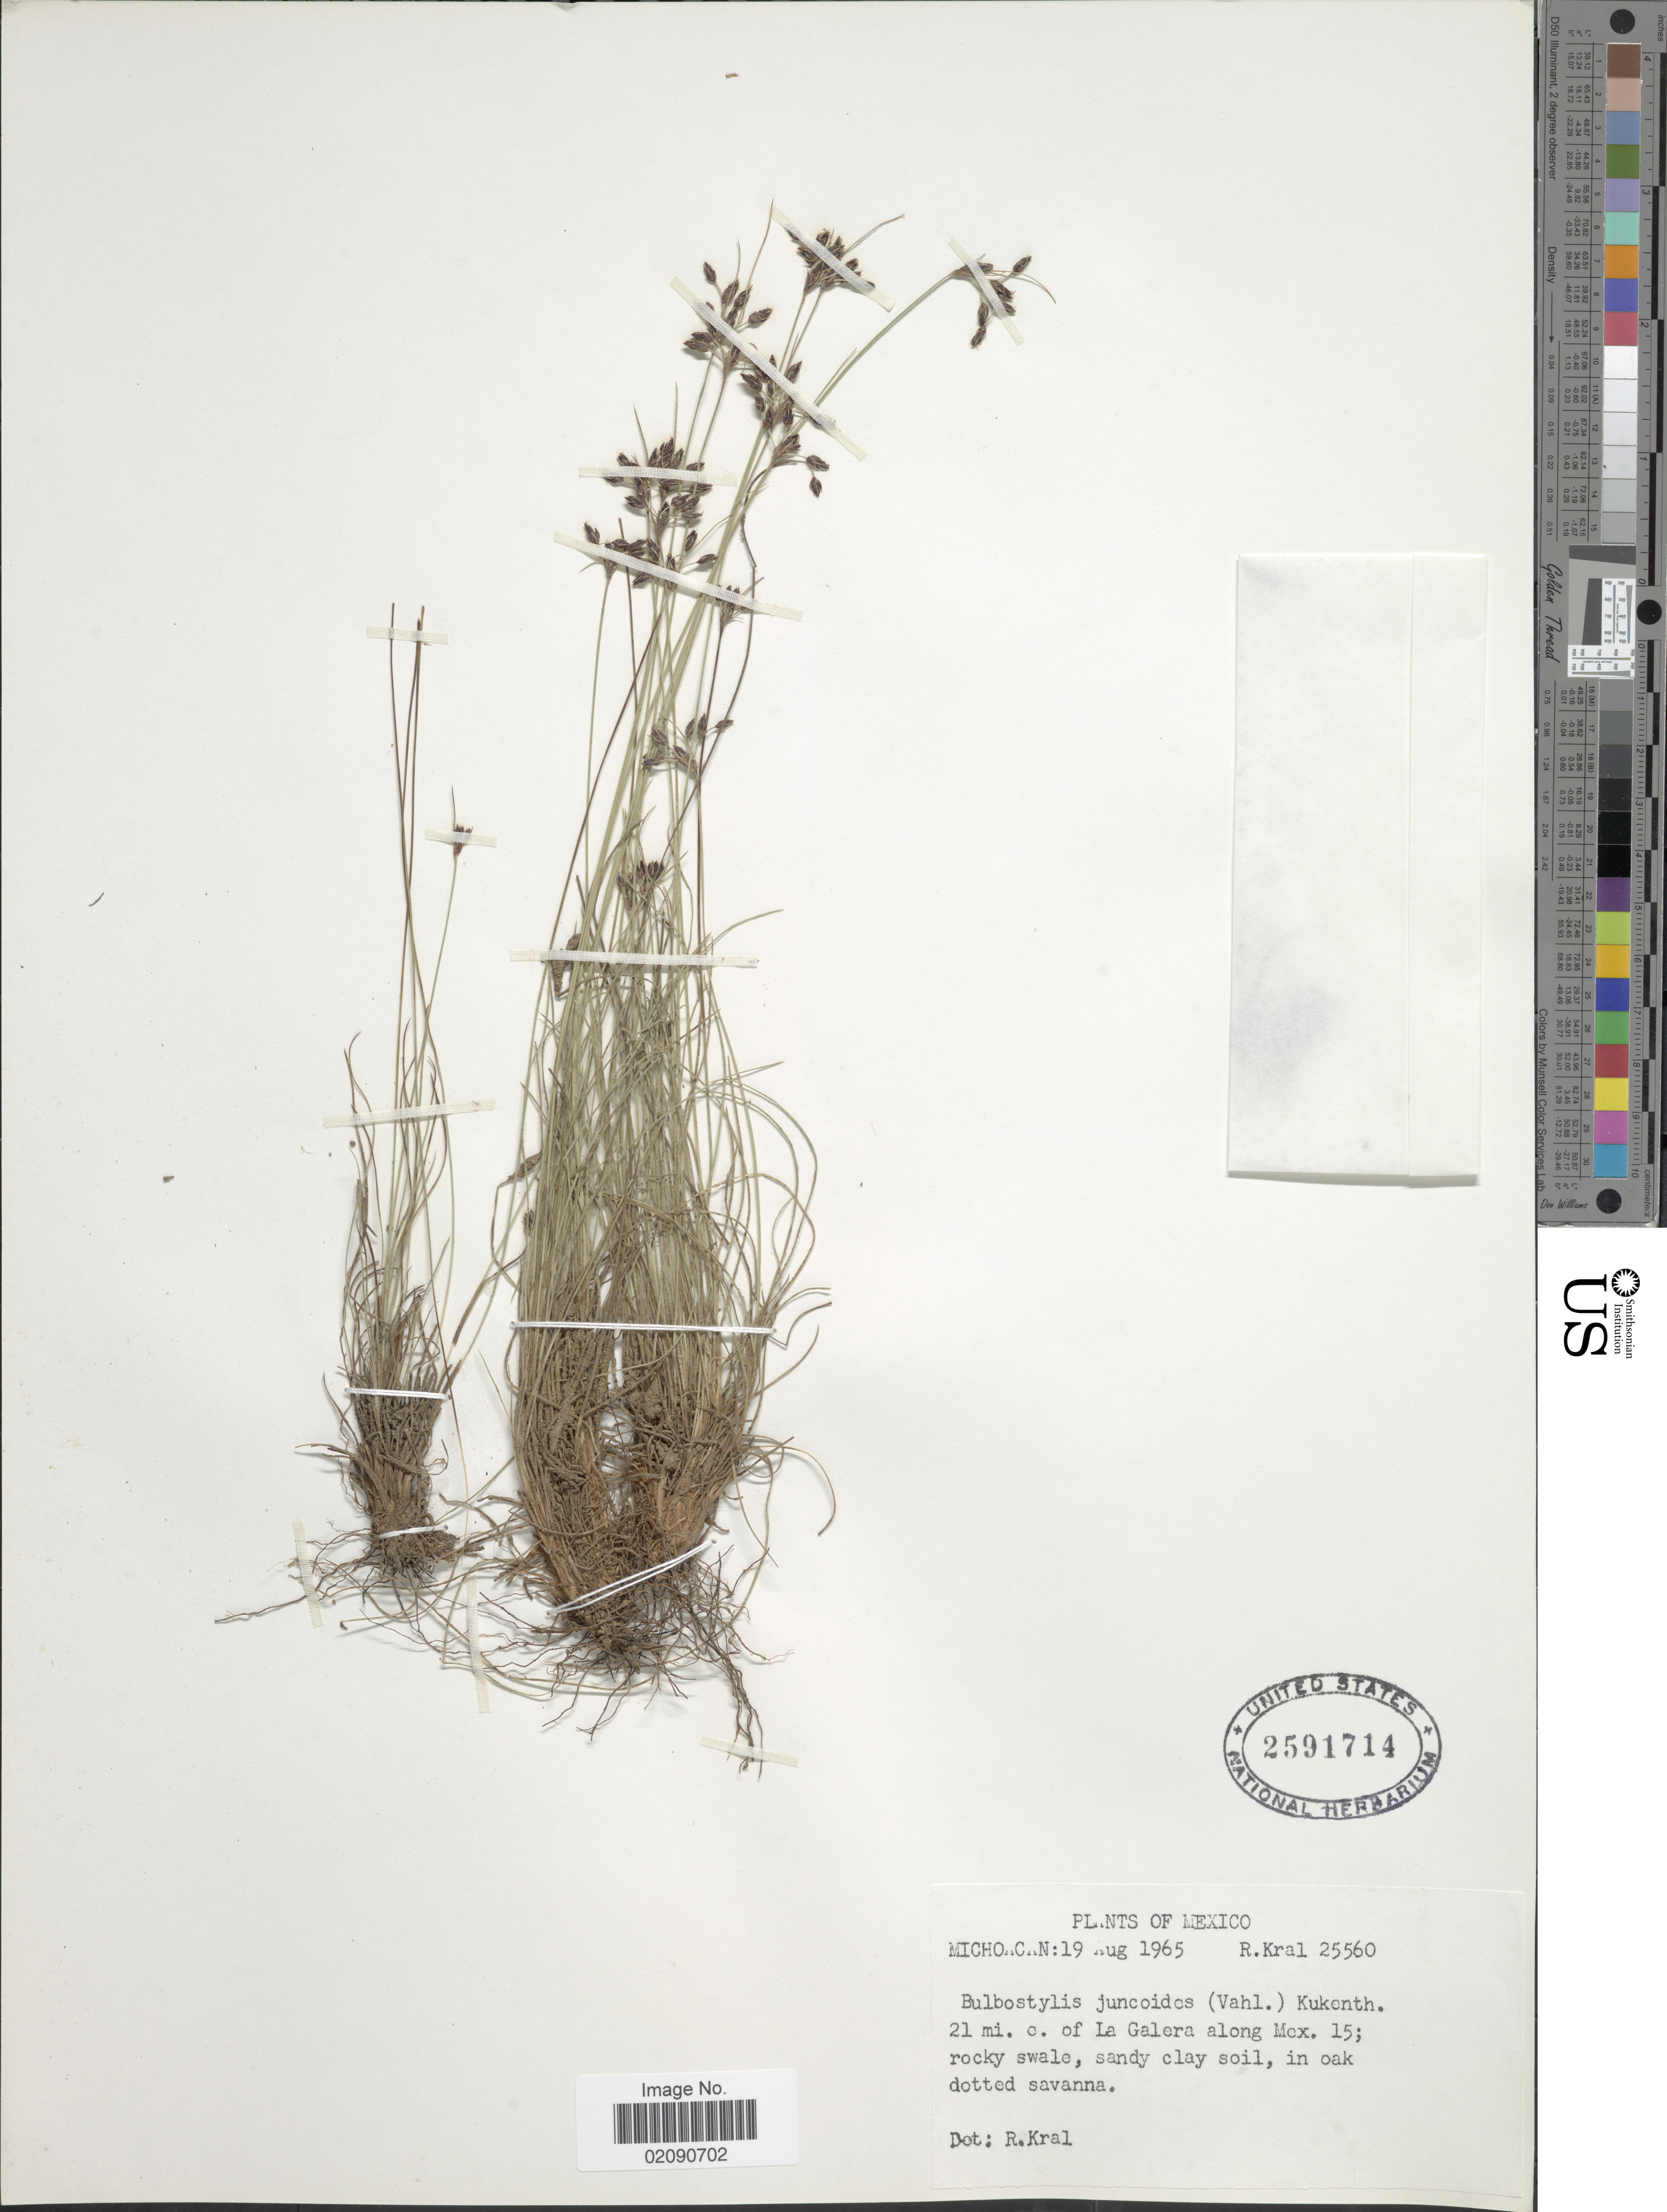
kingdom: Plantae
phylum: Tracheophyta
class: Liliopsida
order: Poales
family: Cyperaceae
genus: Bulbostylis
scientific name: Bulbostylis juncoides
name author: (Vahl) Kük. ex Herter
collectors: R. Kral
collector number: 25560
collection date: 1965-08-19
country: Mexico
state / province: Michoacán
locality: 21 mi. e. of La Galera along Mex. 15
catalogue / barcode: US 2591714